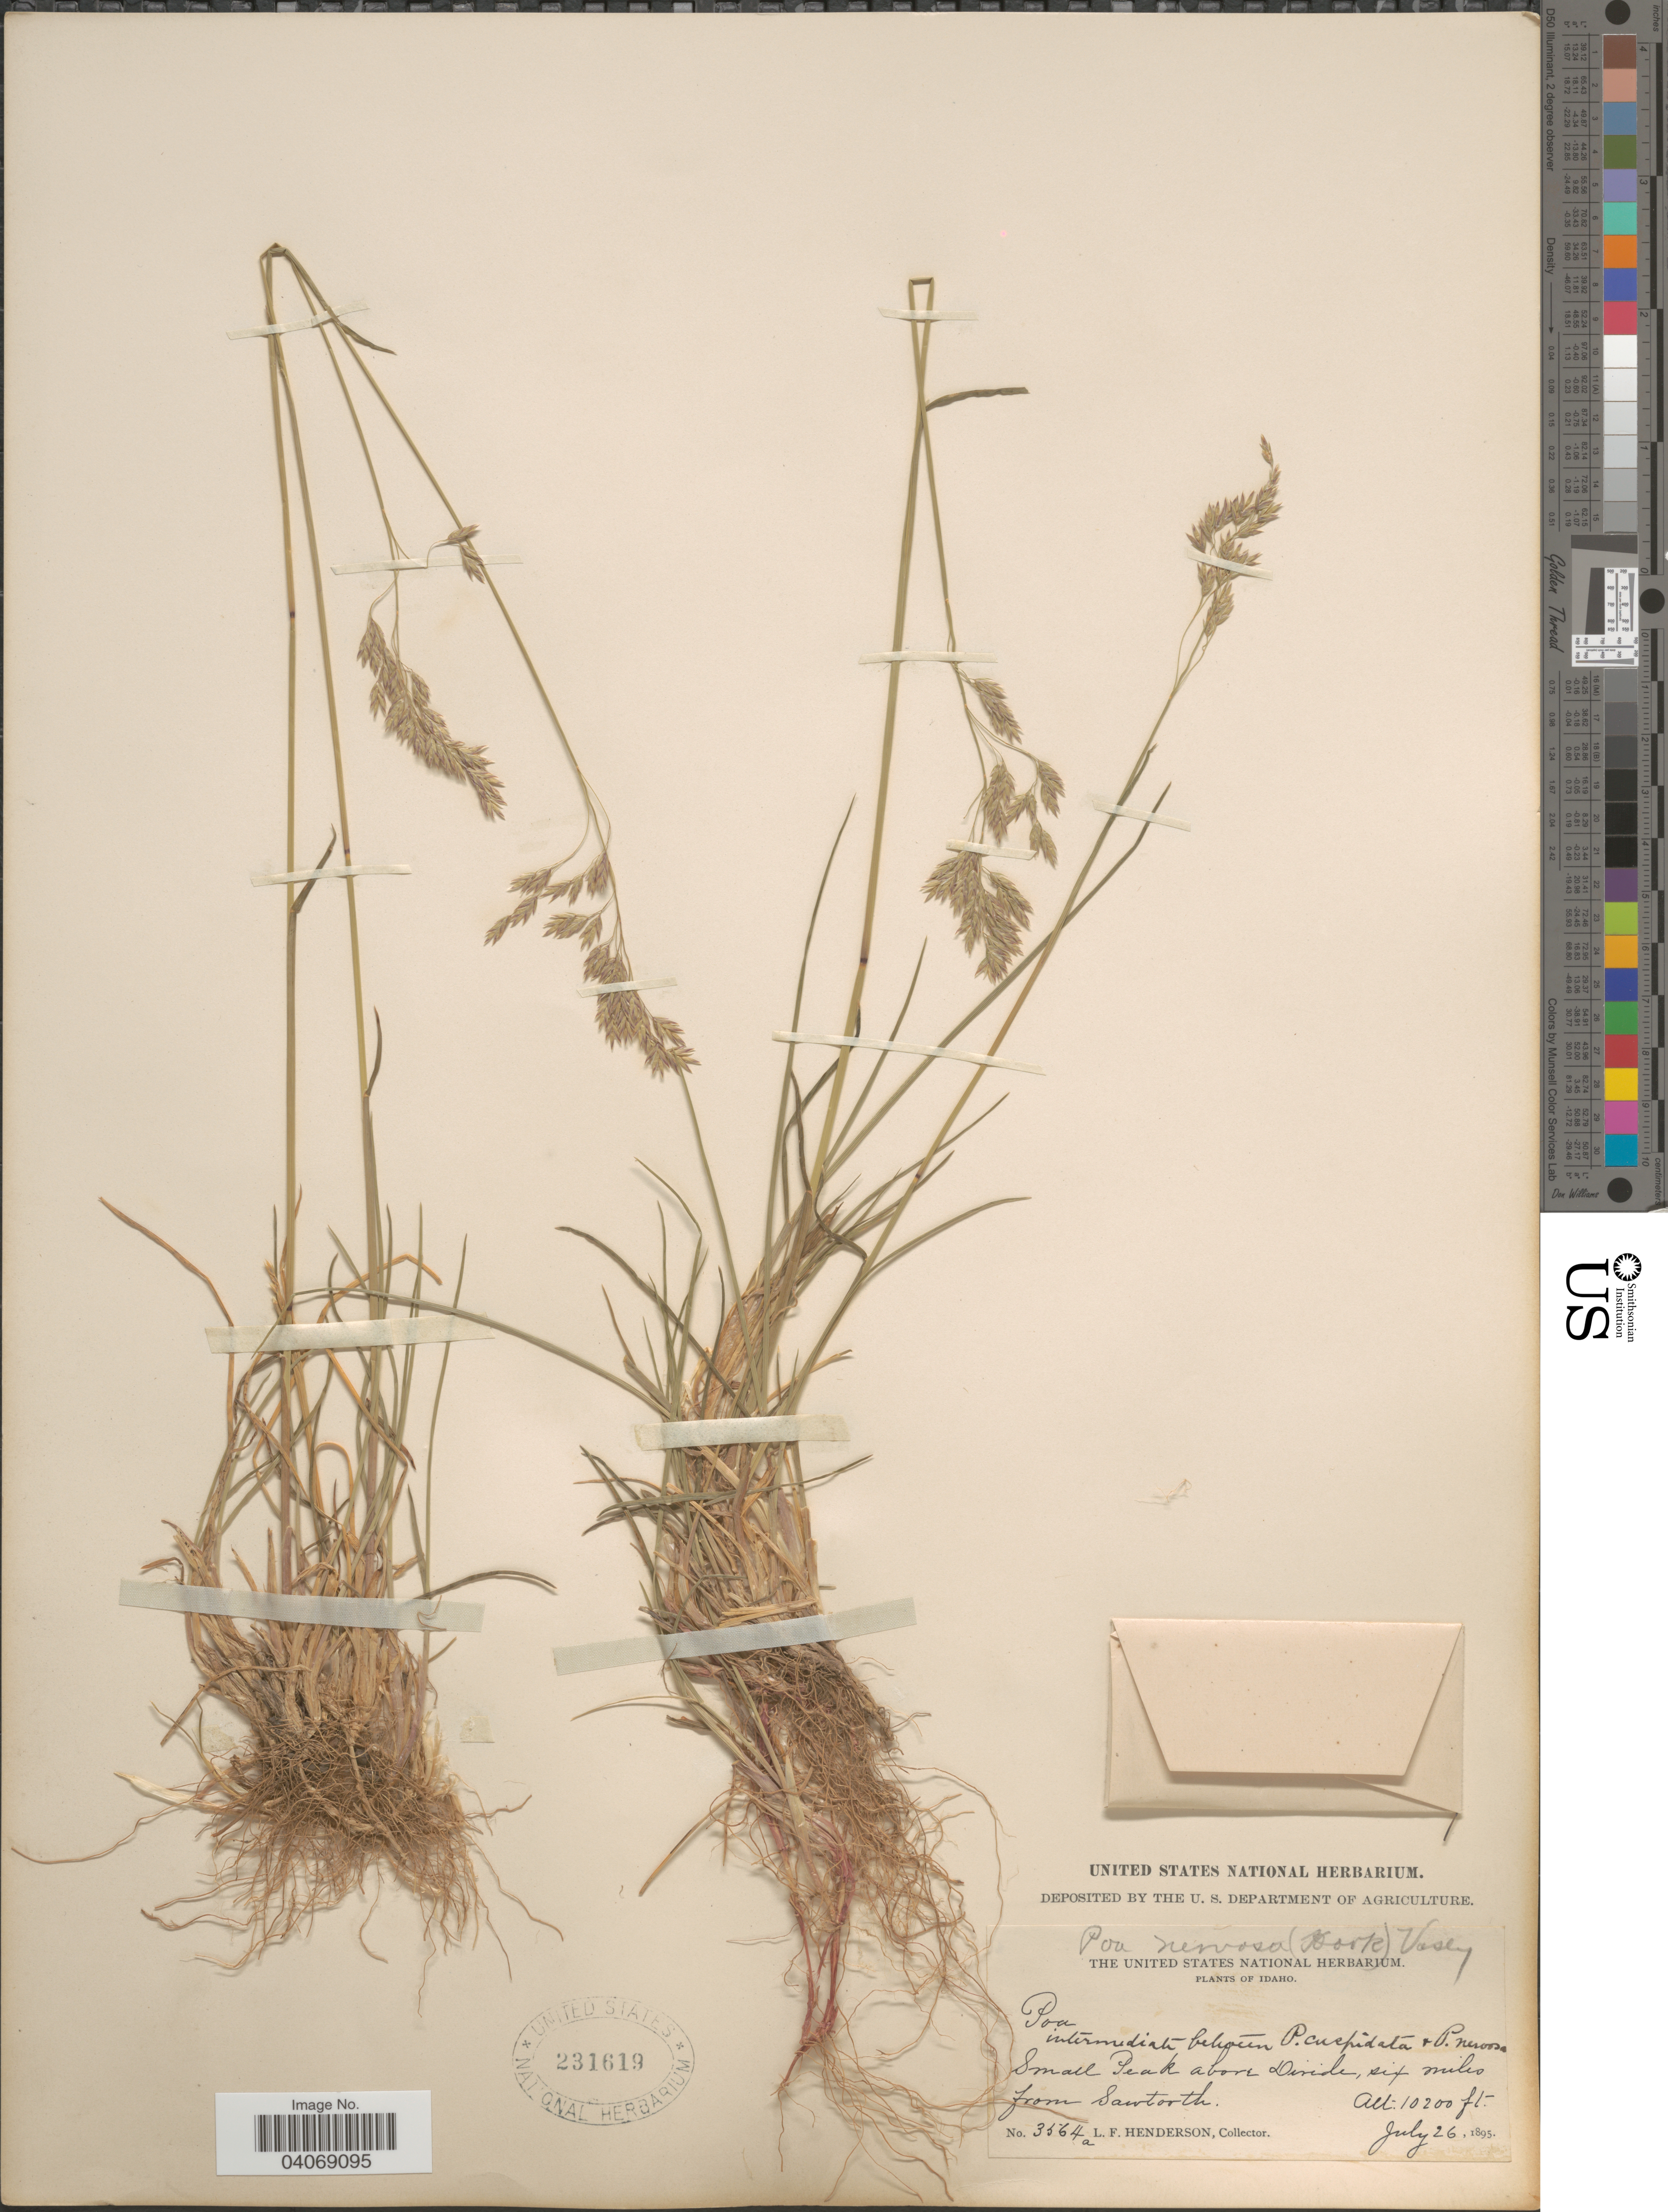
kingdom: Plantae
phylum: Tracheophyta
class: Liliopsida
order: Poales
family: Poaceae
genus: Poa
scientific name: Poa wheeleri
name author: Vasey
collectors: L. Henderson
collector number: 3564a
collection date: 1895-07-26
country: United States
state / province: Idaho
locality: Small Peak above Divide, six miles from Sawtooth.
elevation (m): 3109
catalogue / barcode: US 231619